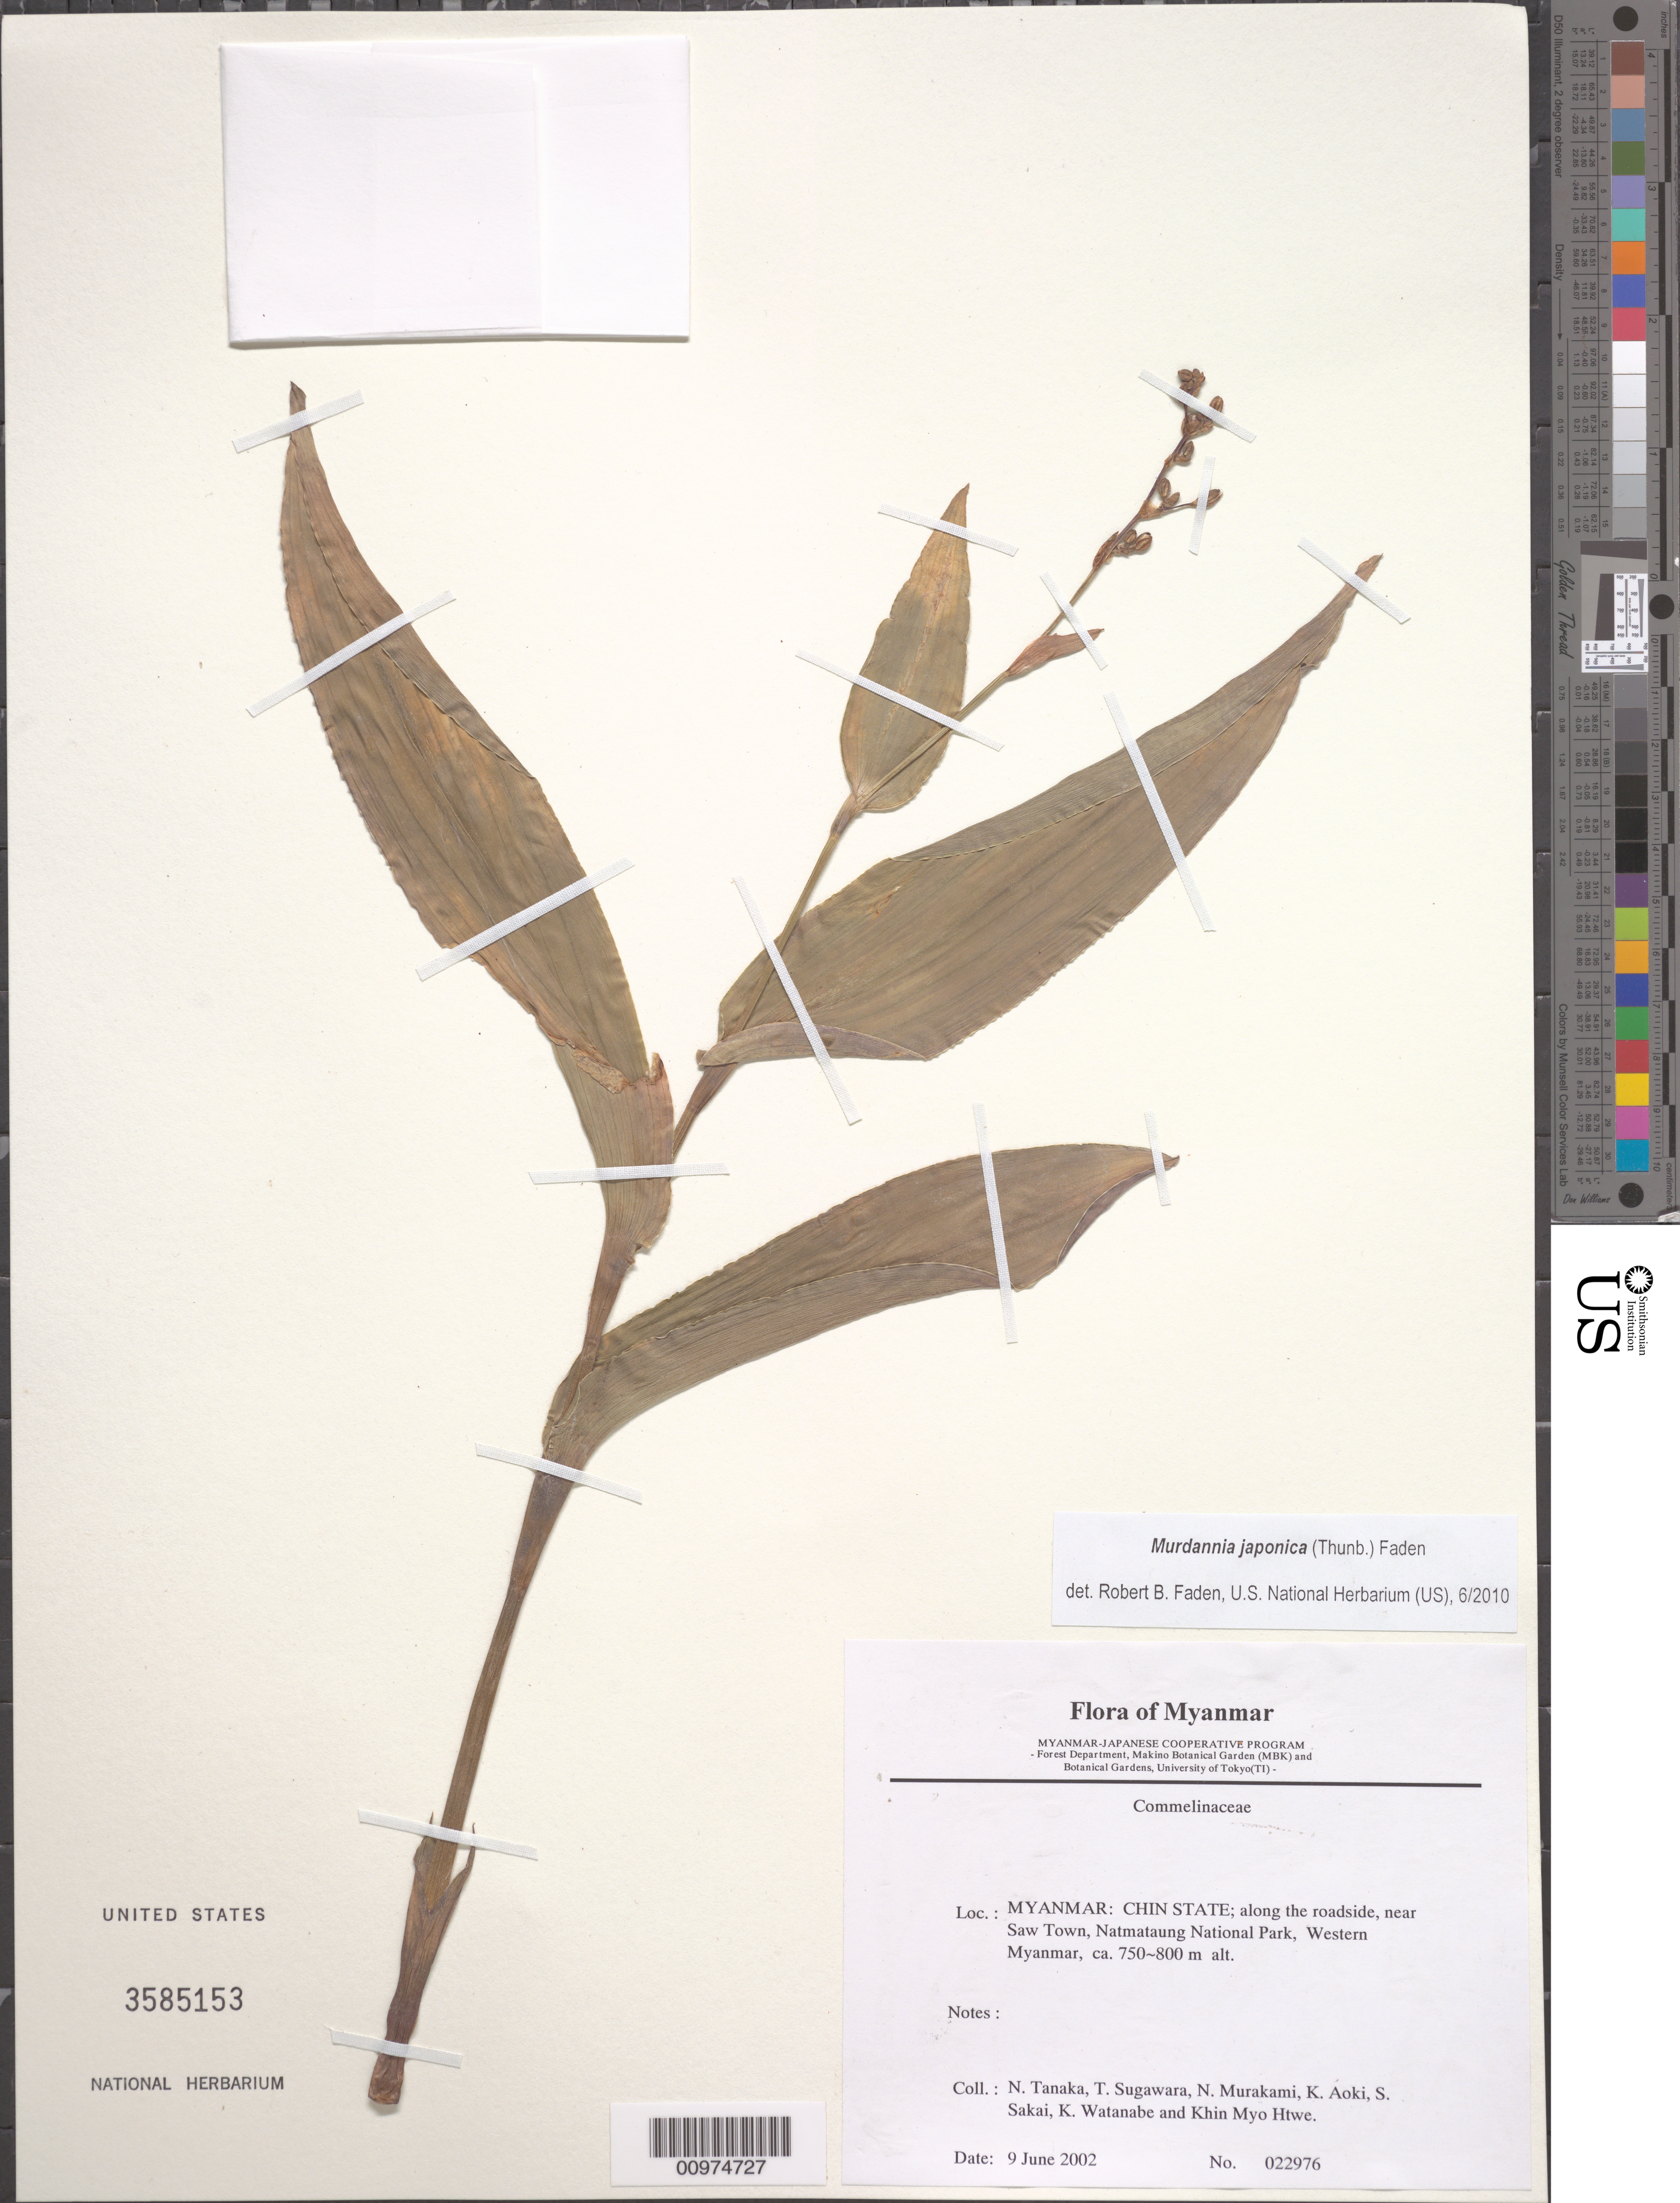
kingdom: Plantae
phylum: Tracheophyta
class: Liliopsida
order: Commelinales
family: Commelinaceae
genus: Murdannia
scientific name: Murdannia japonica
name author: (Thunb.) Faden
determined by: Faden, Robert B., (US), Smithsonian Institution - National Museum of Natural History (UNITED STATES)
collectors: N. Tanaka et al.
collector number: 022976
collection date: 2002-06-09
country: Myanmar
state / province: Chin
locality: along the roadside, near Saw Town, Natmataung National Park, Western Myanmar.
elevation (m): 750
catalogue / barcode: US 3585153